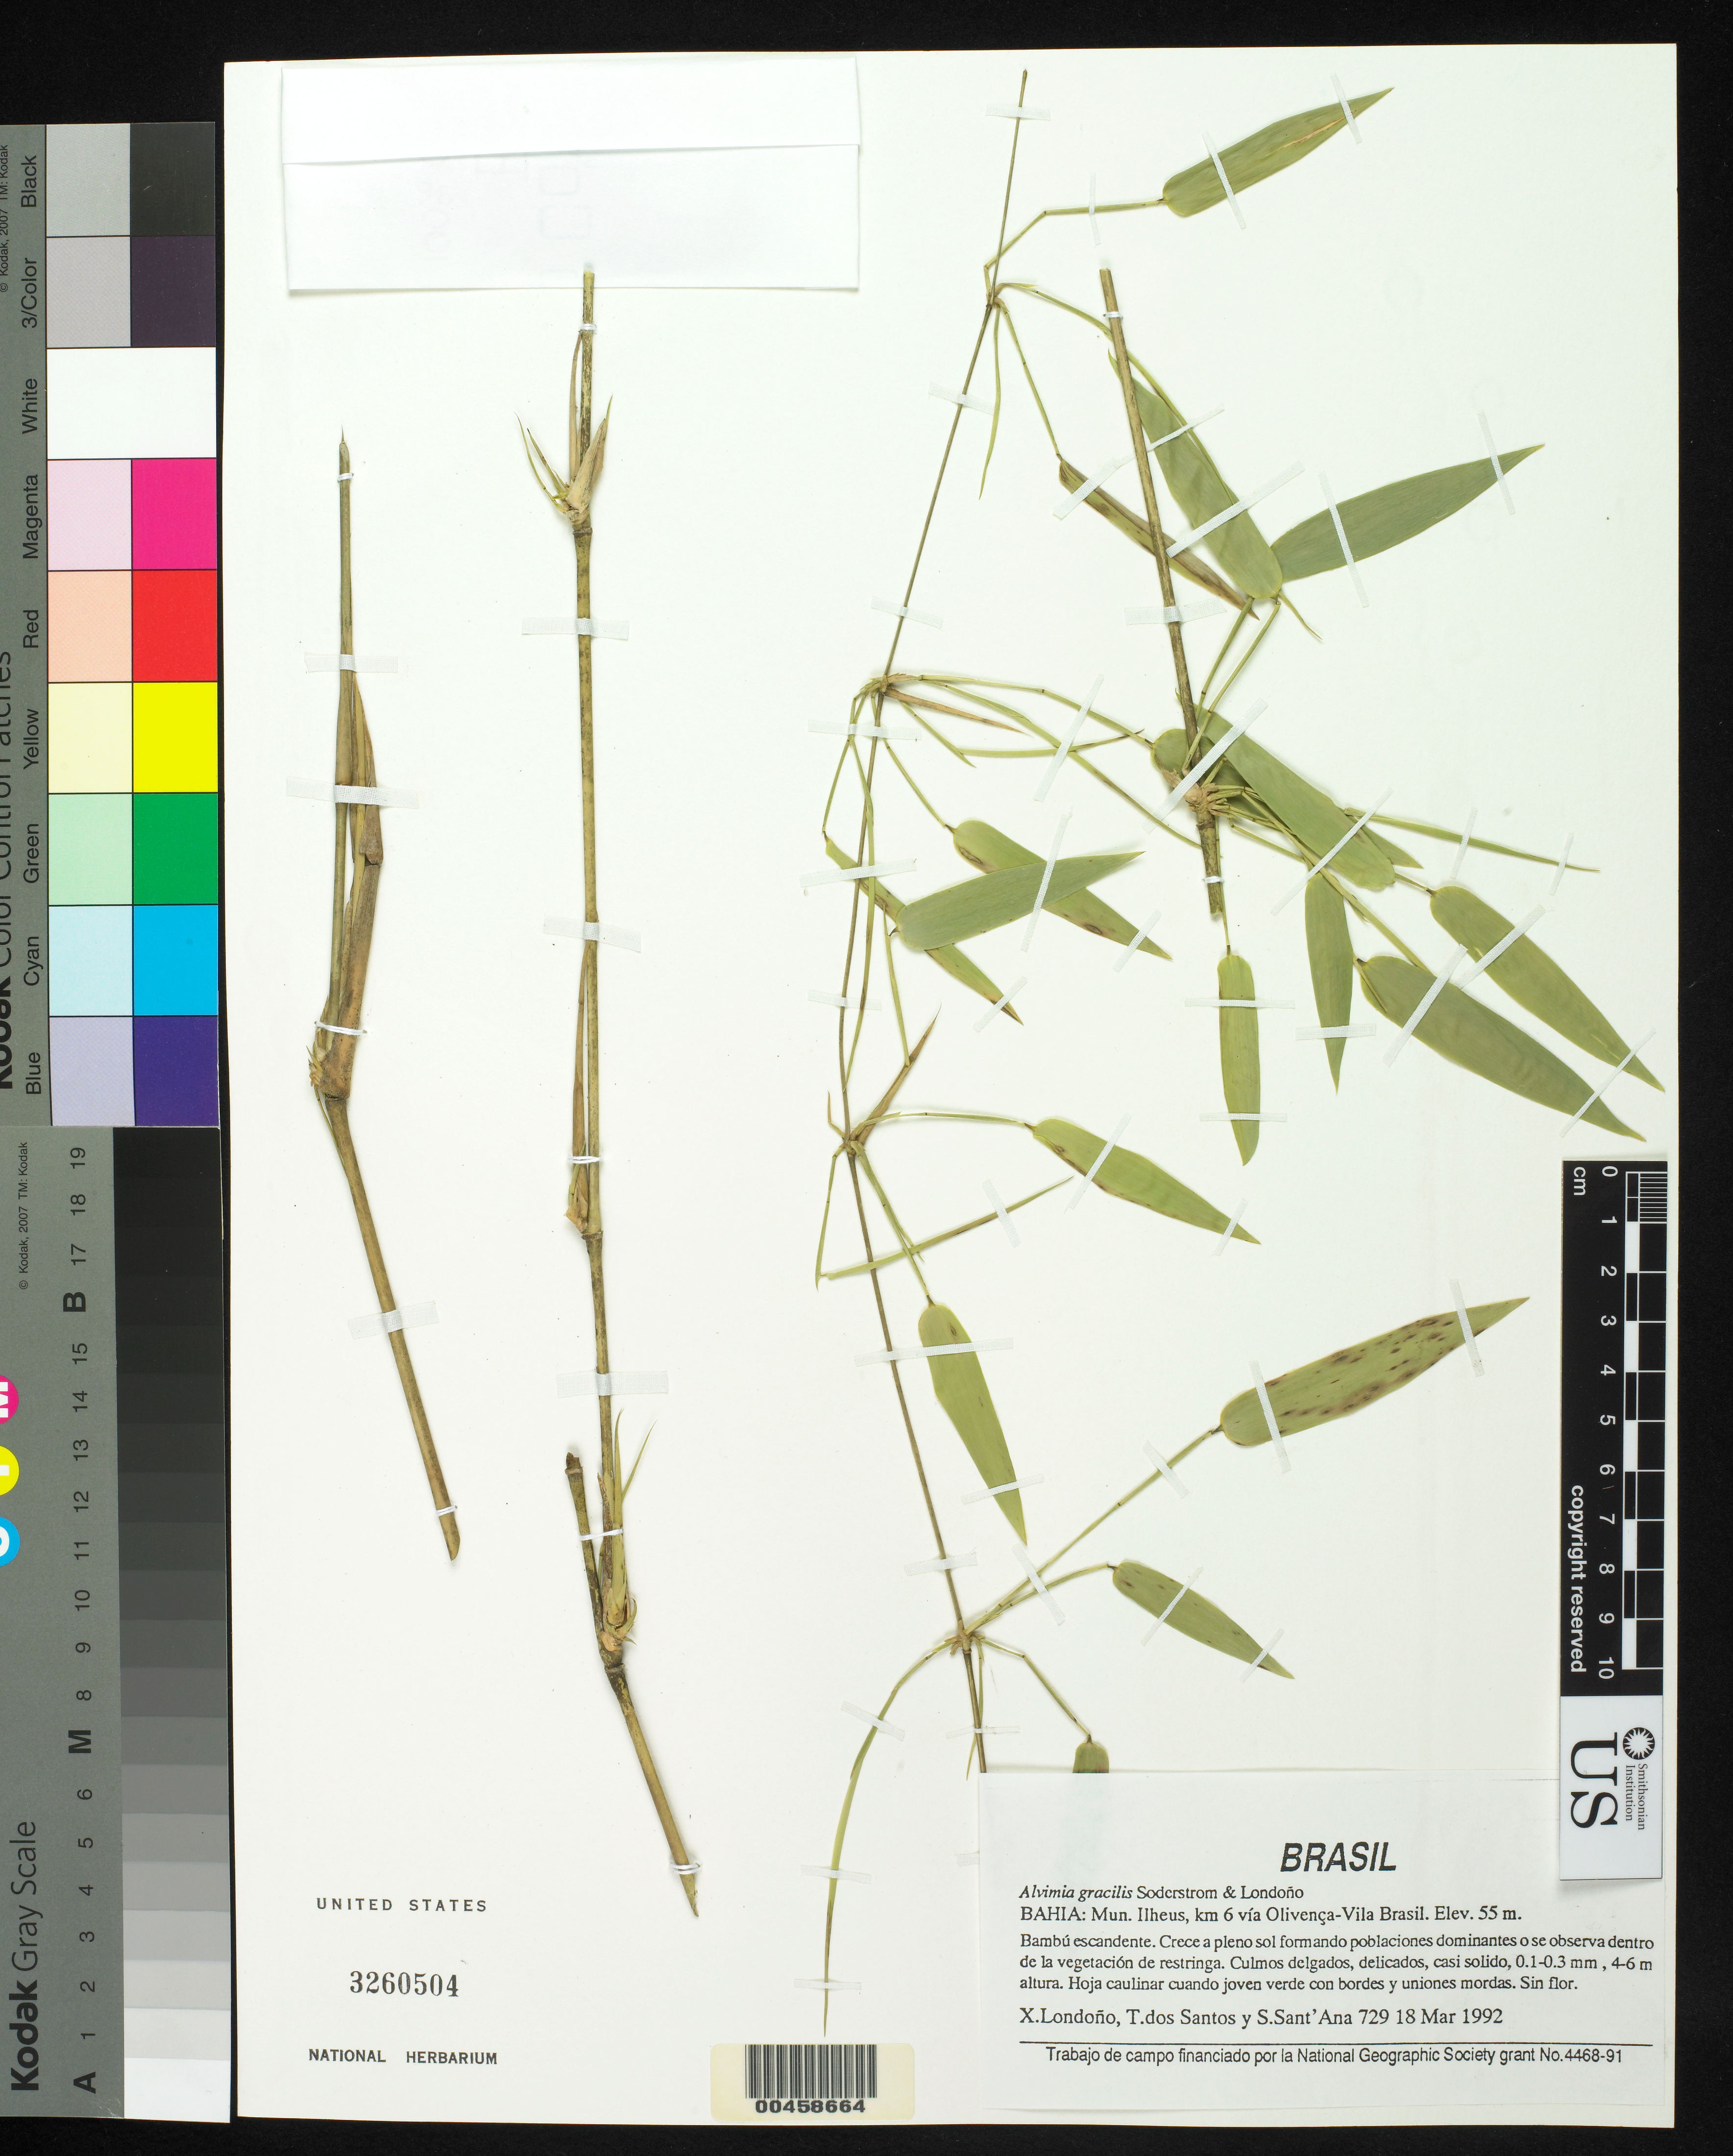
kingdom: Plantae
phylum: Tracheophyta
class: Liliopsida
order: Poales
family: Poaceae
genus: Alvimia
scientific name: Alvimia gracilis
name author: Soderstr. & Londoño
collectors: X. Londoño, T. S. Santos & A. Sant'ana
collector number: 729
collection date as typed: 18 Mar 1992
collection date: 1992-03-18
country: Brazil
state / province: Bahia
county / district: Ilhéus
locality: Olivenca - vila-brasil, km 6 via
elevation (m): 55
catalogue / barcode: US 3260504